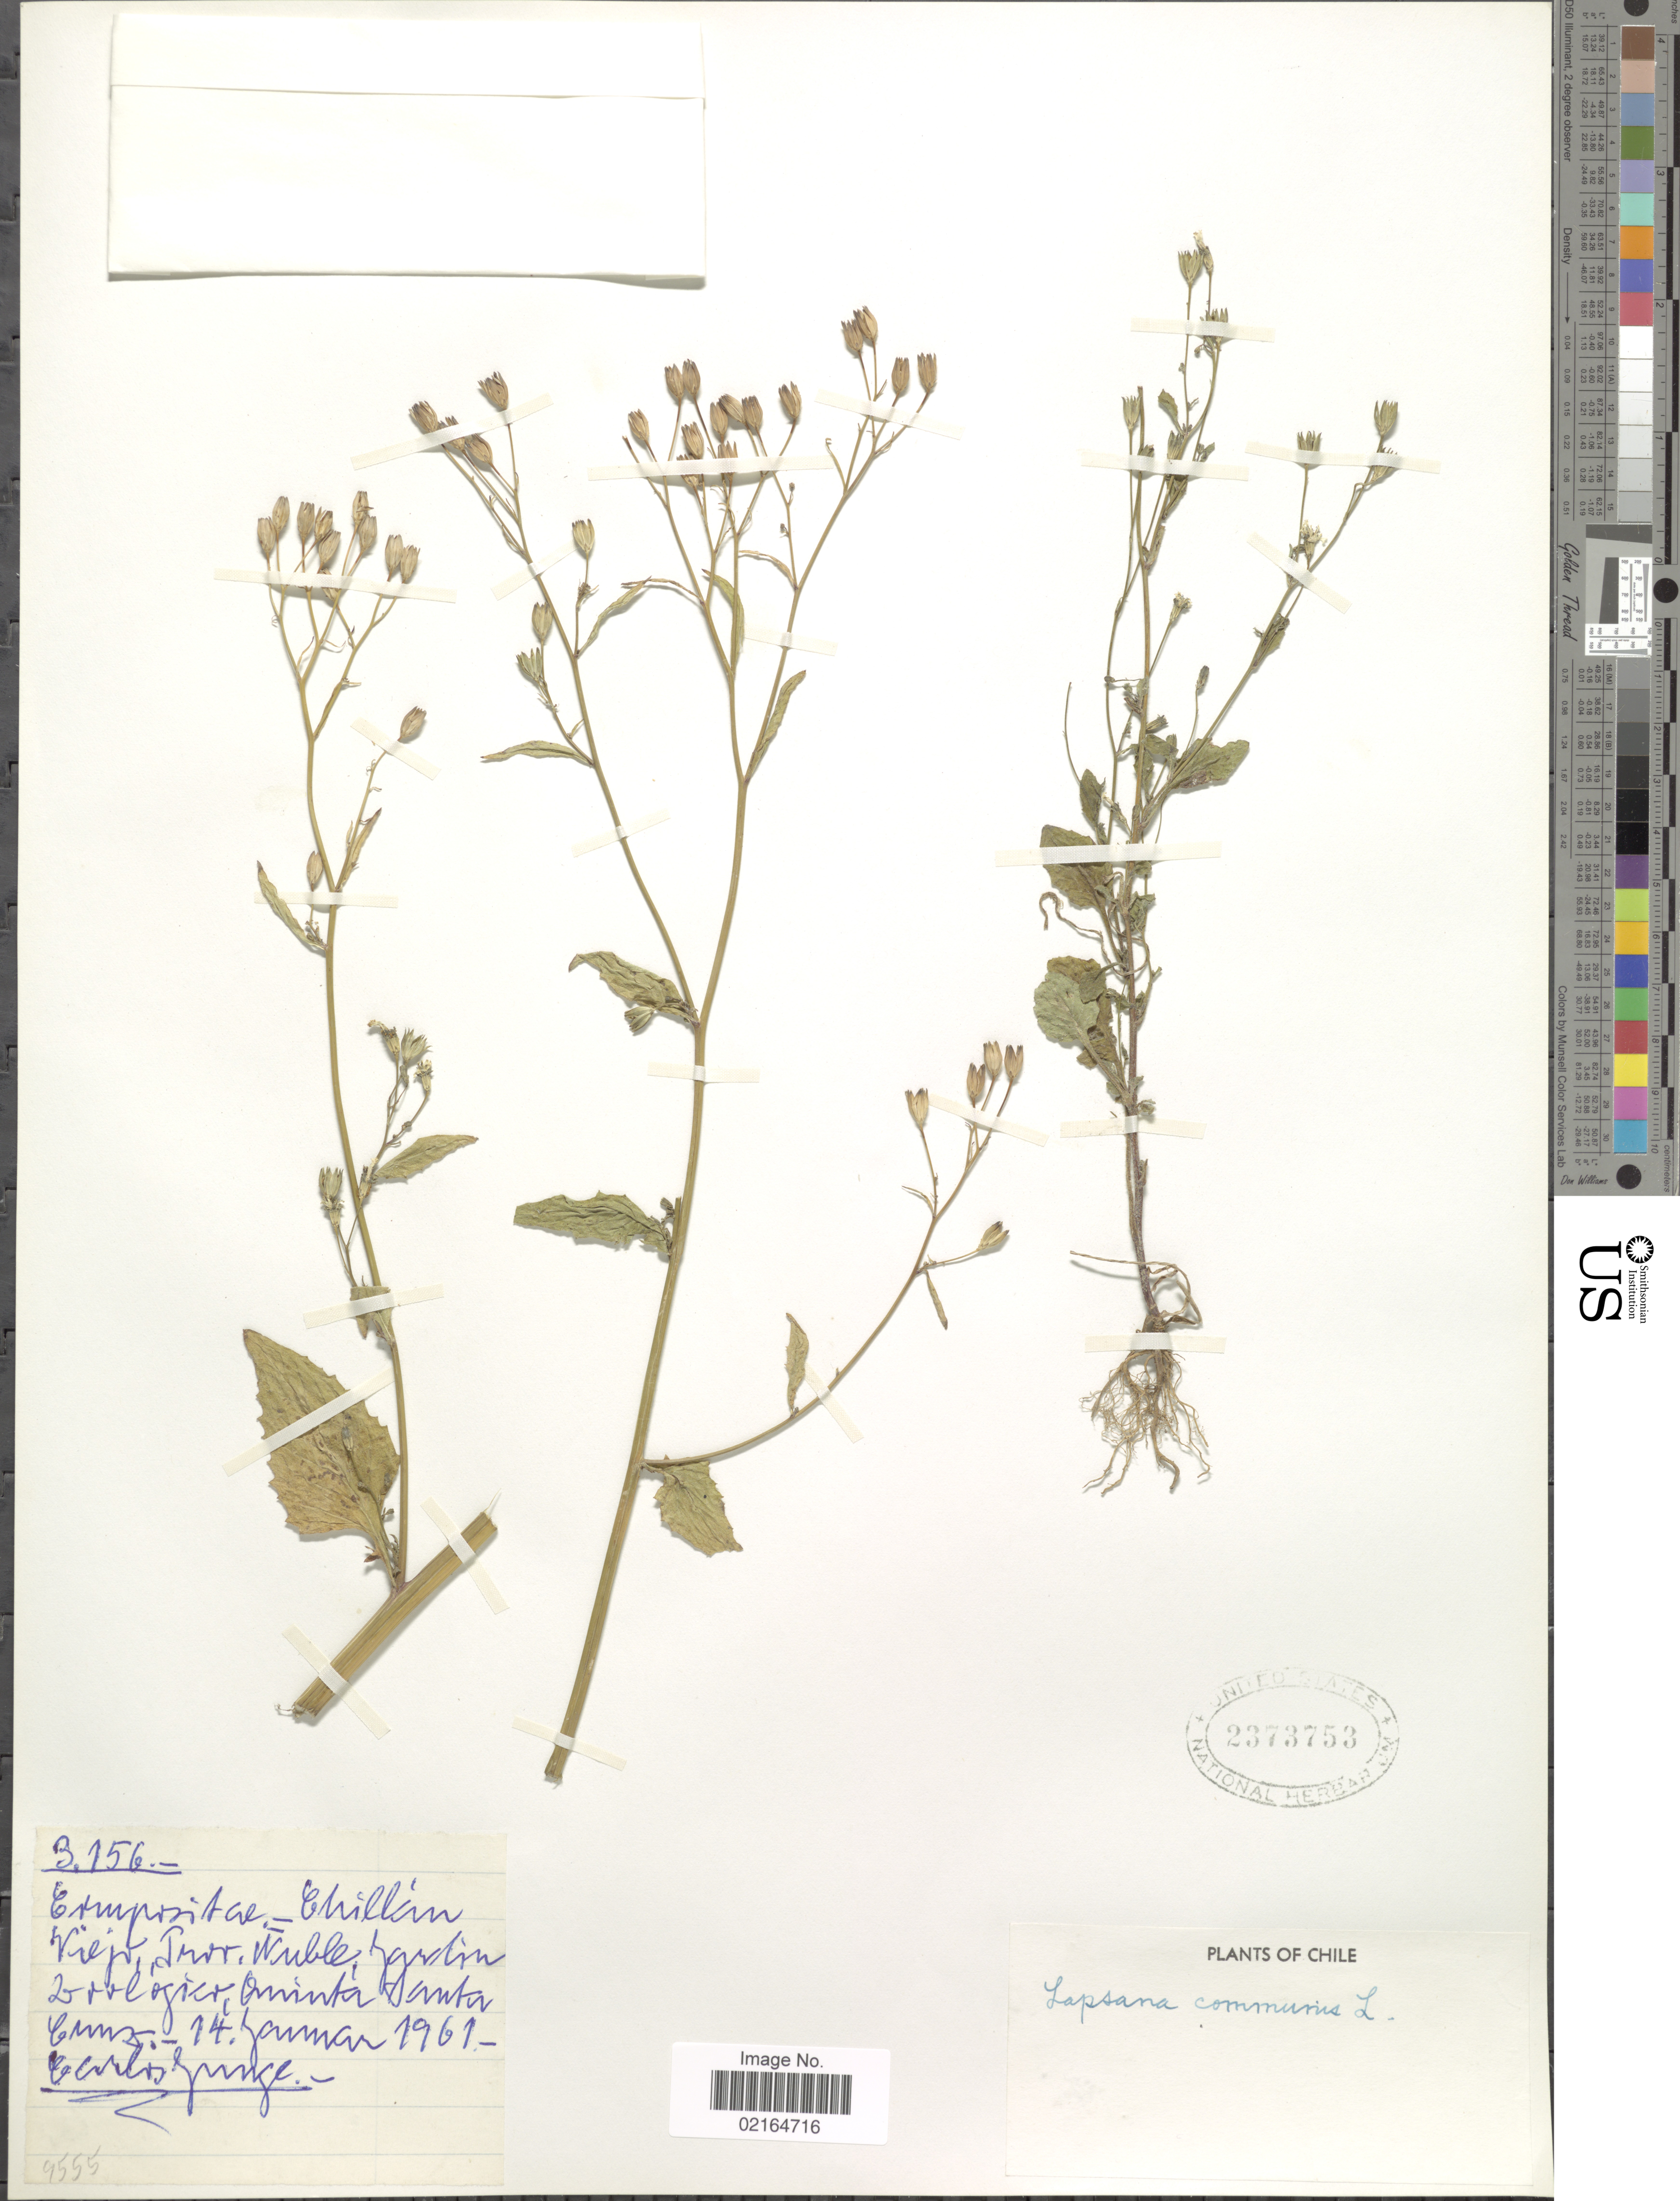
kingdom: Plantae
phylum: Tracheophyta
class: Magnoliopsida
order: Asterales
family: Asteraceae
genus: Lapsana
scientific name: Lapsana communis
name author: L.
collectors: E. Gringe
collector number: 3156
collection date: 1961-01-14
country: Chile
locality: Viejo, Prov. Nuble, Gardin Zoologica, Orienta Santa Cruz.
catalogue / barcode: US 2373753